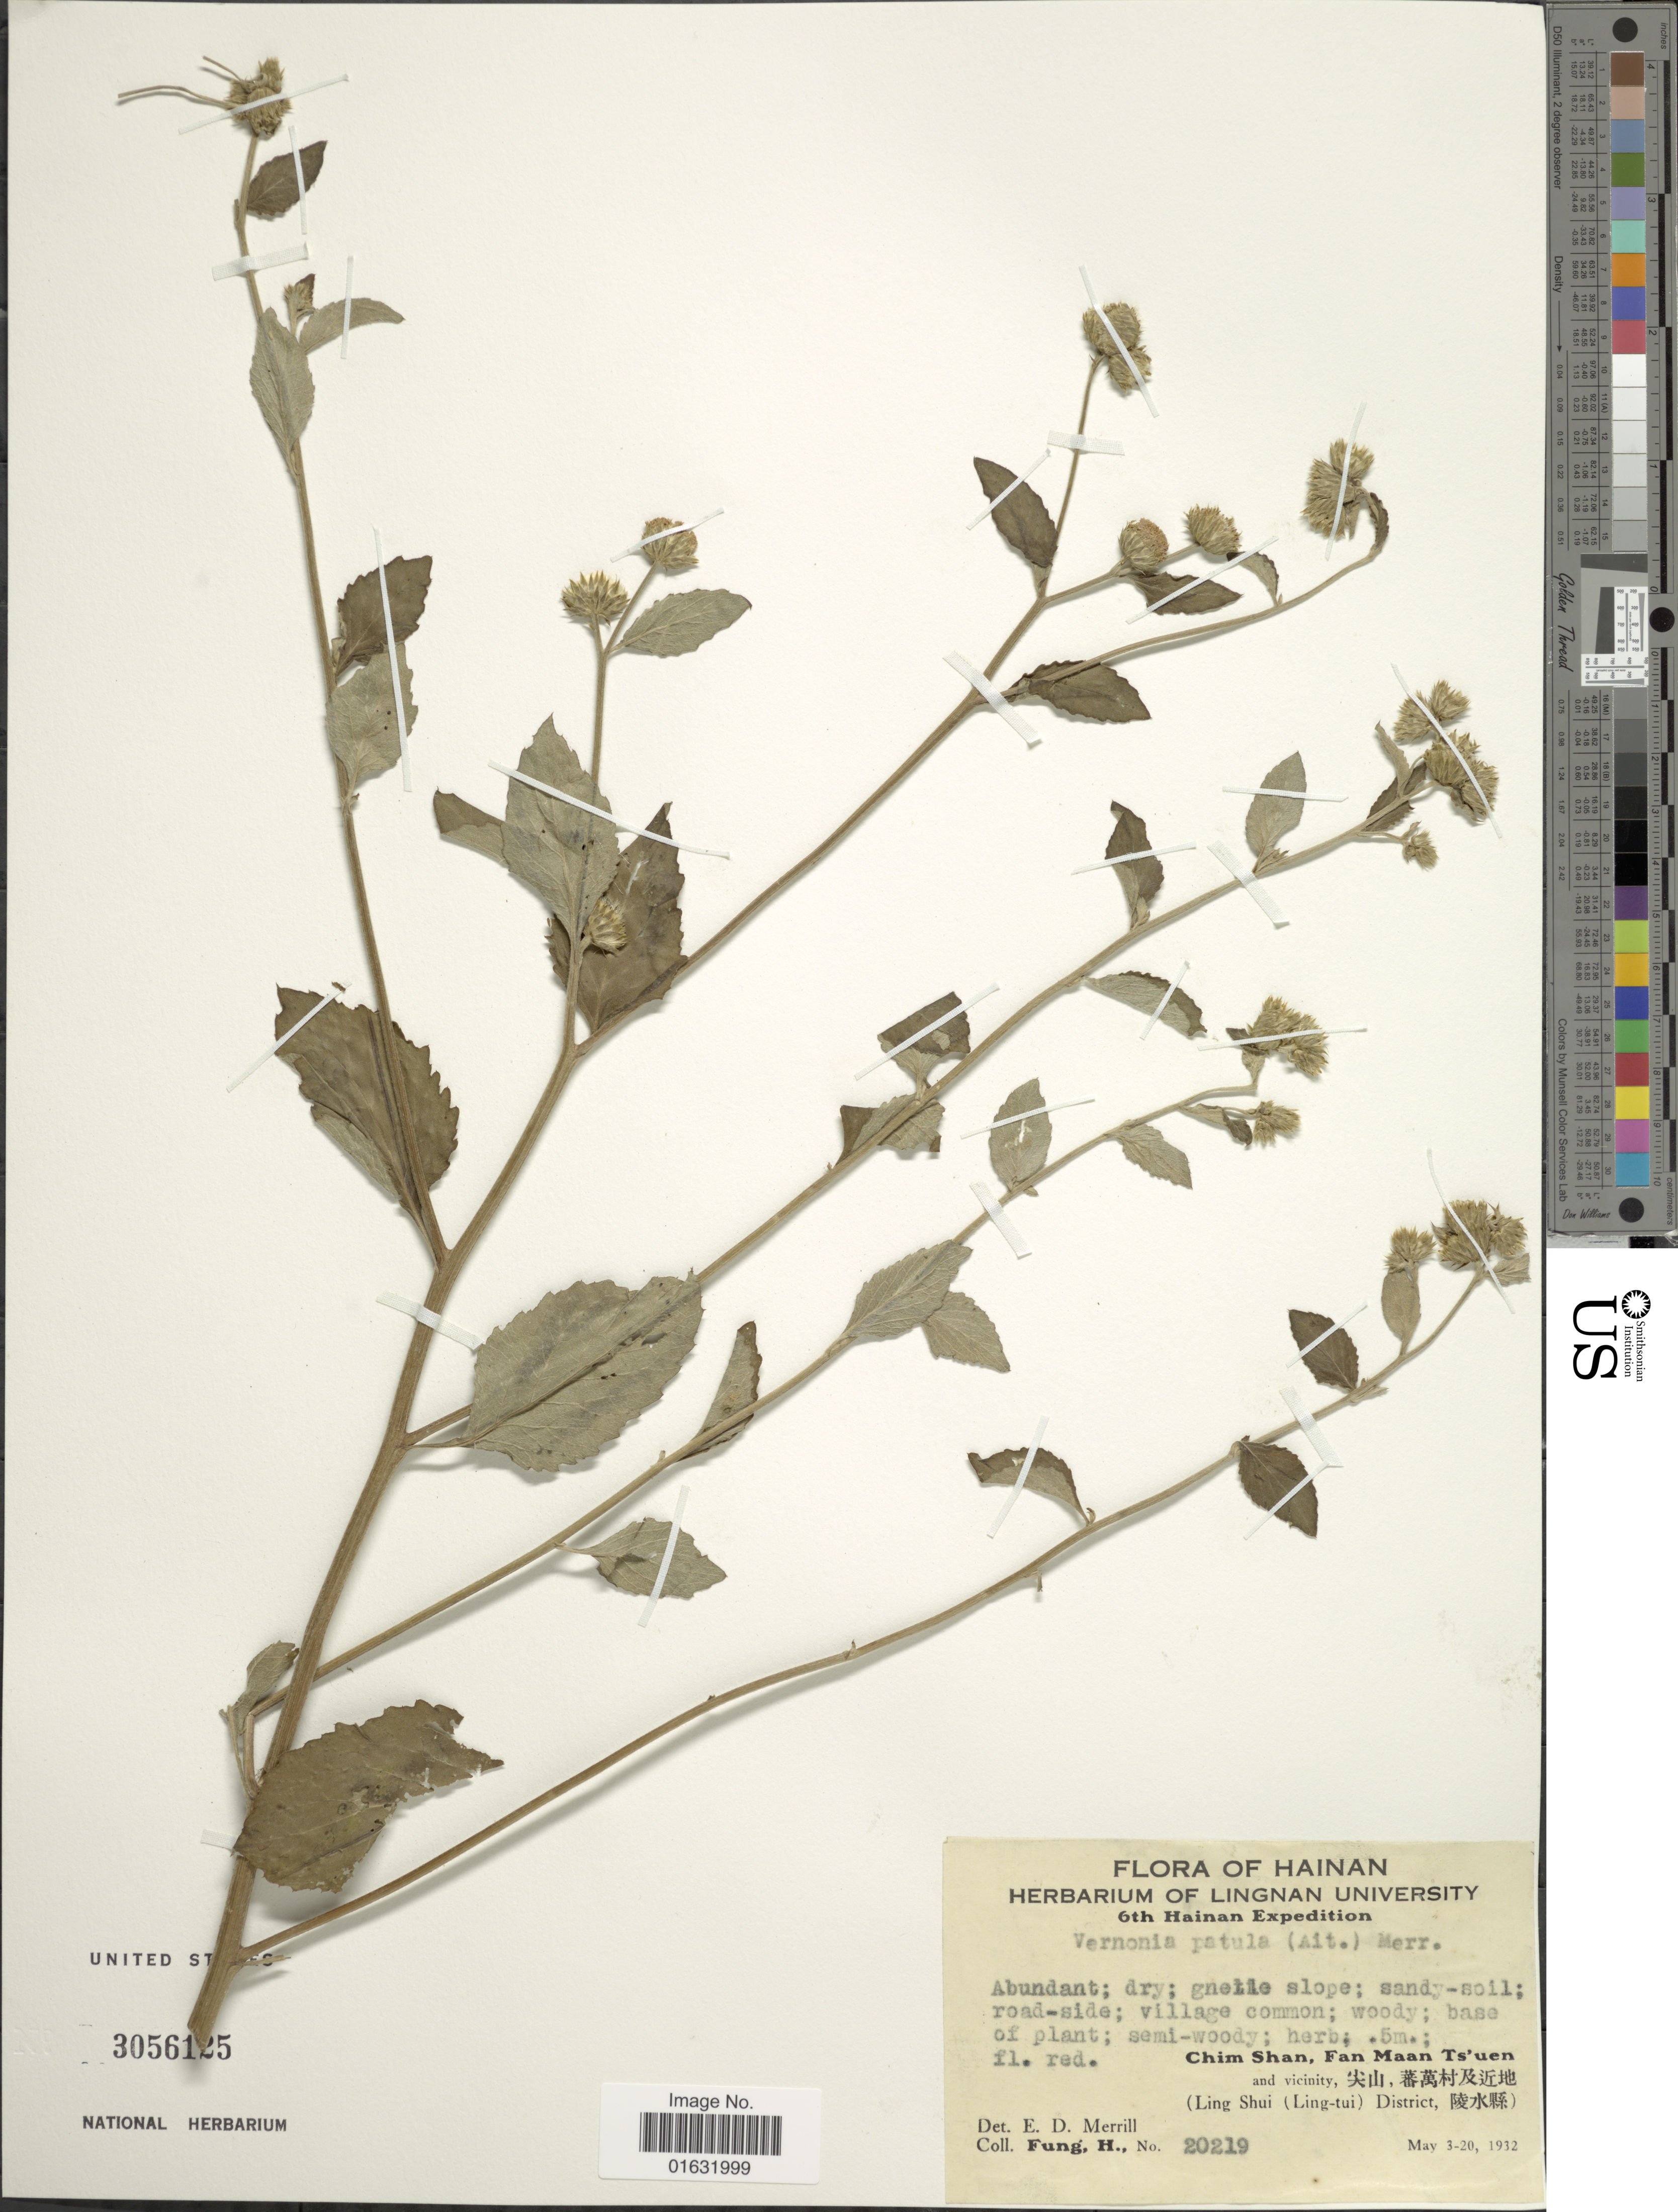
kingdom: Plantae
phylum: Tracheophyta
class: Magnoliopsida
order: Asterales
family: Asteraceae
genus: Cyanthillium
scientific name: Cyanthillium patulum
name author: (Aiton) H. Rob.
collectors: H. Fung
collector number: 20219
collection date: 1932-05-03/1932-05-20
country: China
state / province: Hainan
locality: Haina, Chim Shan, Fan Maan Ts'uen and vicinity, (Ling Shui (Ling-tui) District,).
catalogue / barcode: US 3056125